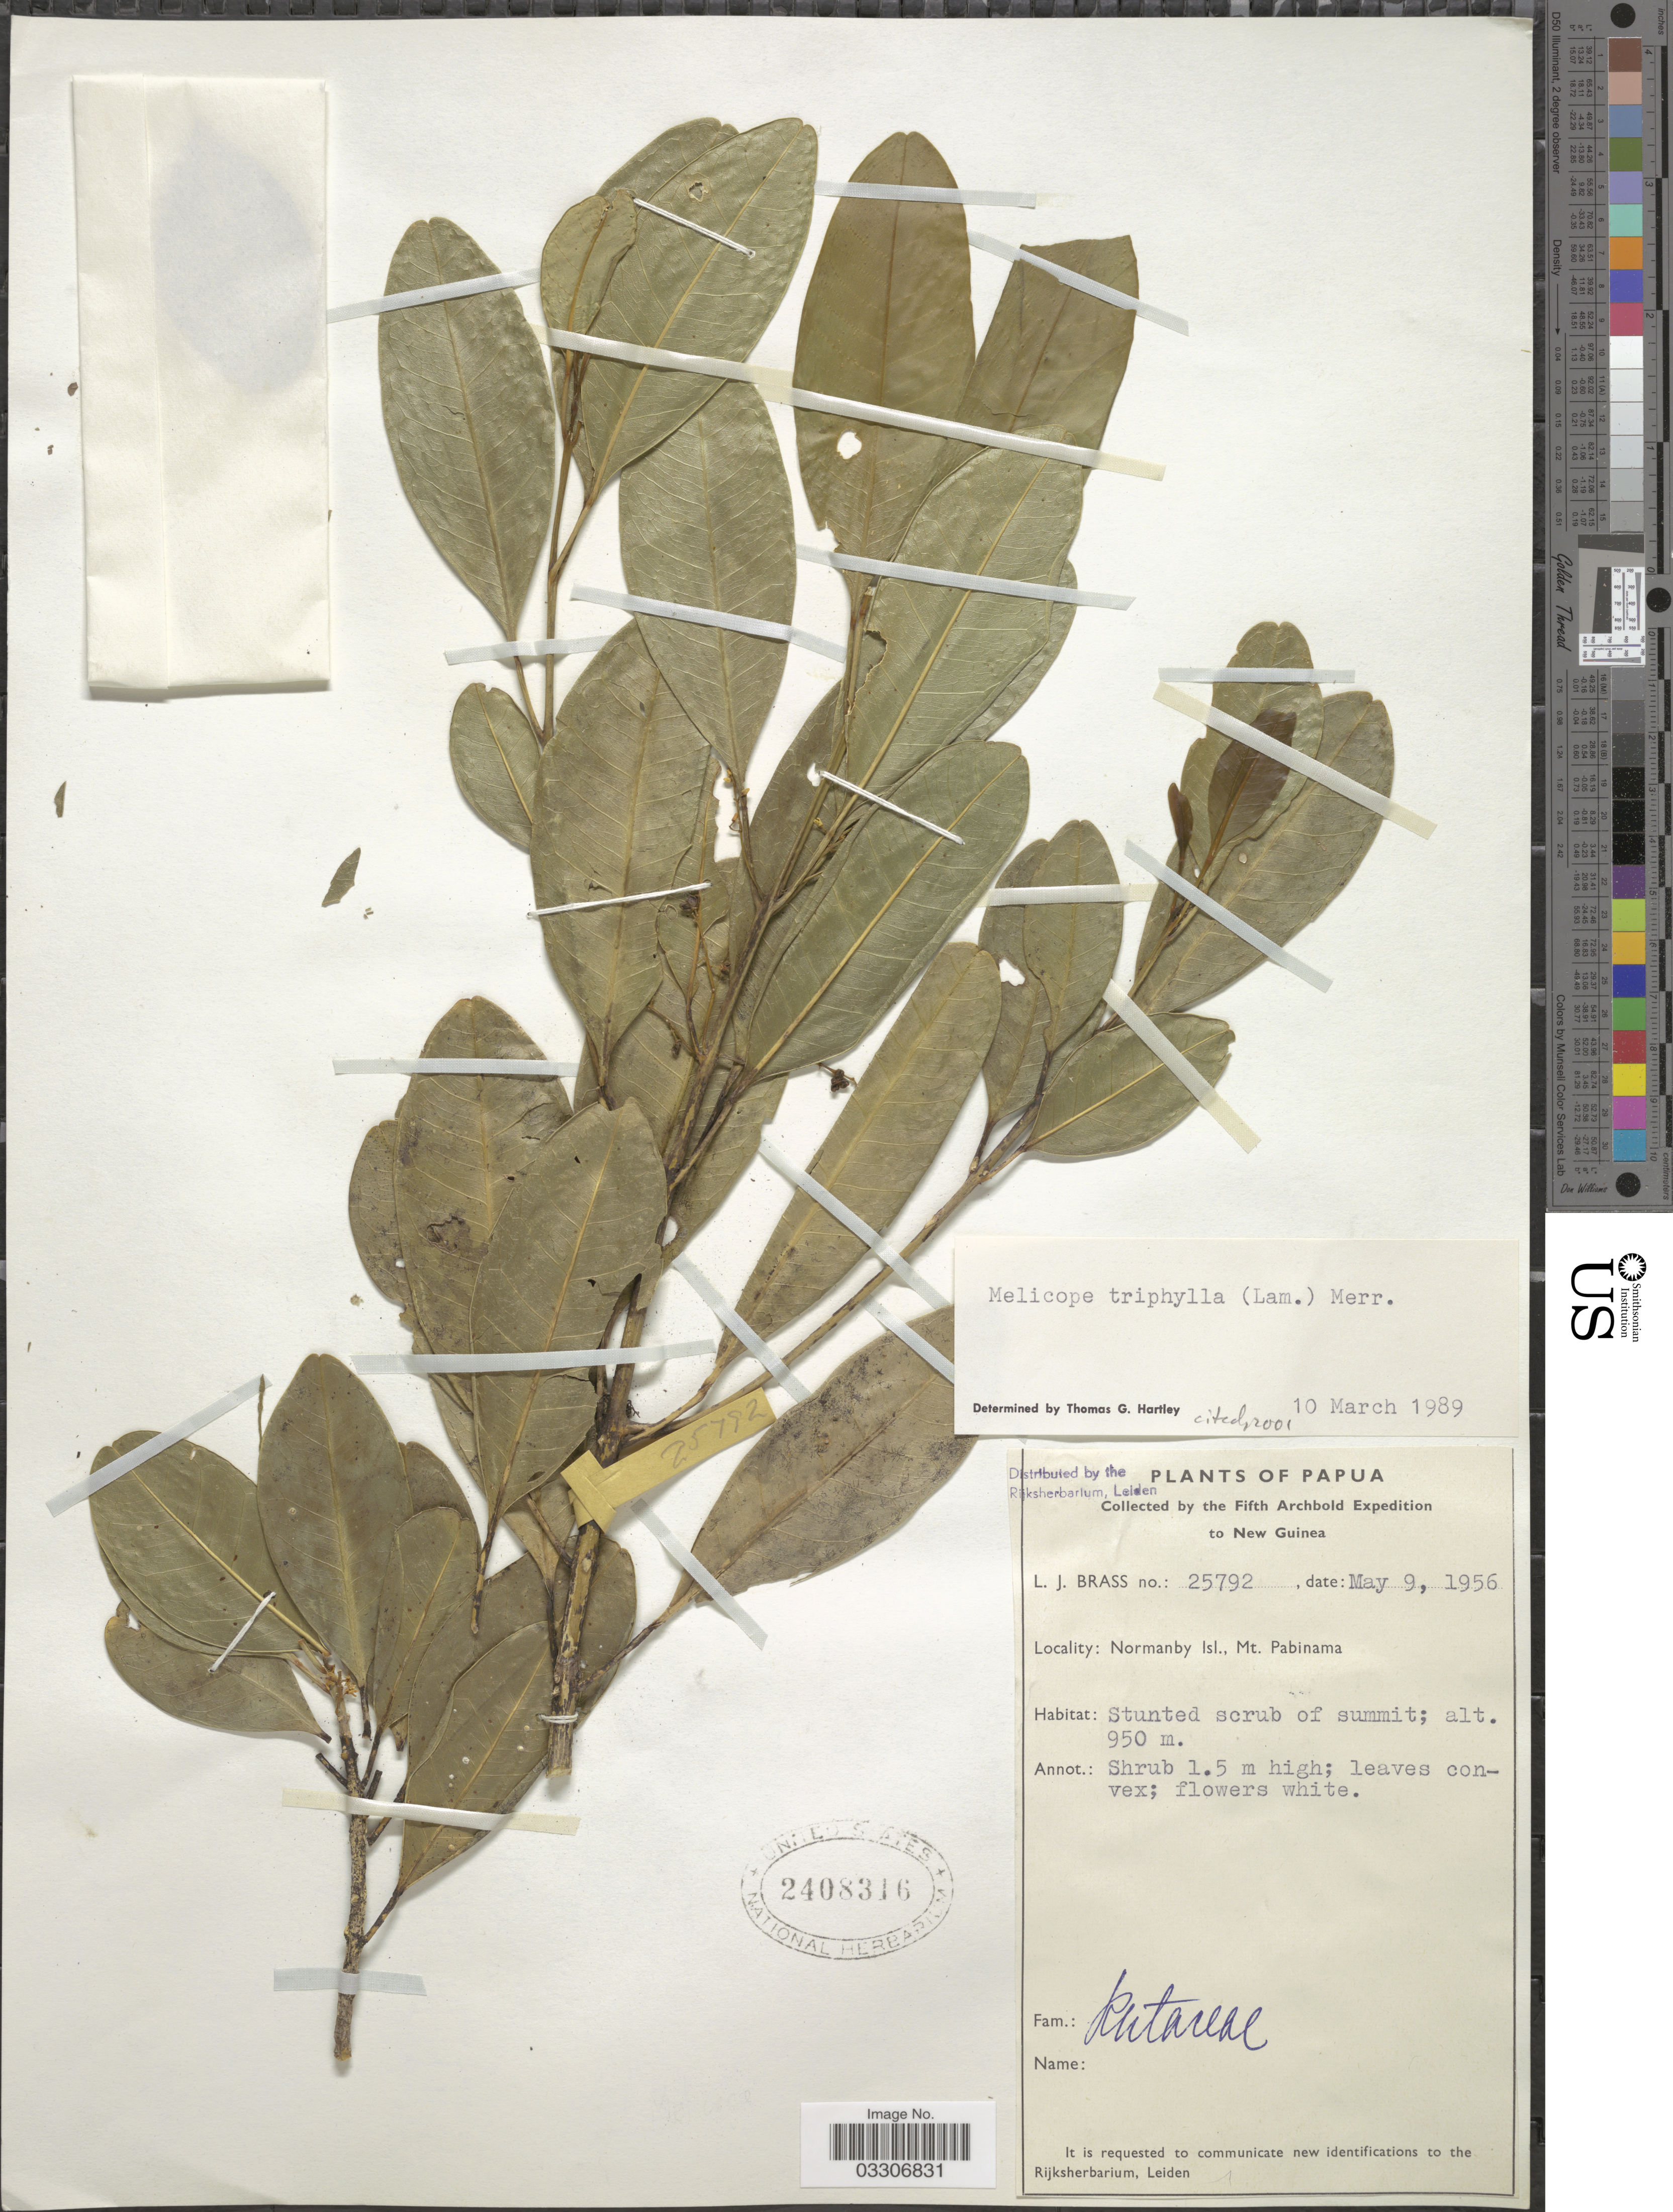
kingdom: Plantae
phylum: Tracheophyta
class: Magnoliopsida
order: Sapindales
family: Rutaceae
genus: Melicope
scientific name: Melicope triphylla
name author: (Lam.) Merr.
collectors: L. J. Brass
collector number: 25792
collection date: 1956-05-09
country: Papua New Guinea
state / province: Milne Bay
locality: Papua. New Guinea. Normanby Isl., Mt. Pabinama.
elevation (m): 950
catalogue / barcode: US 2408316